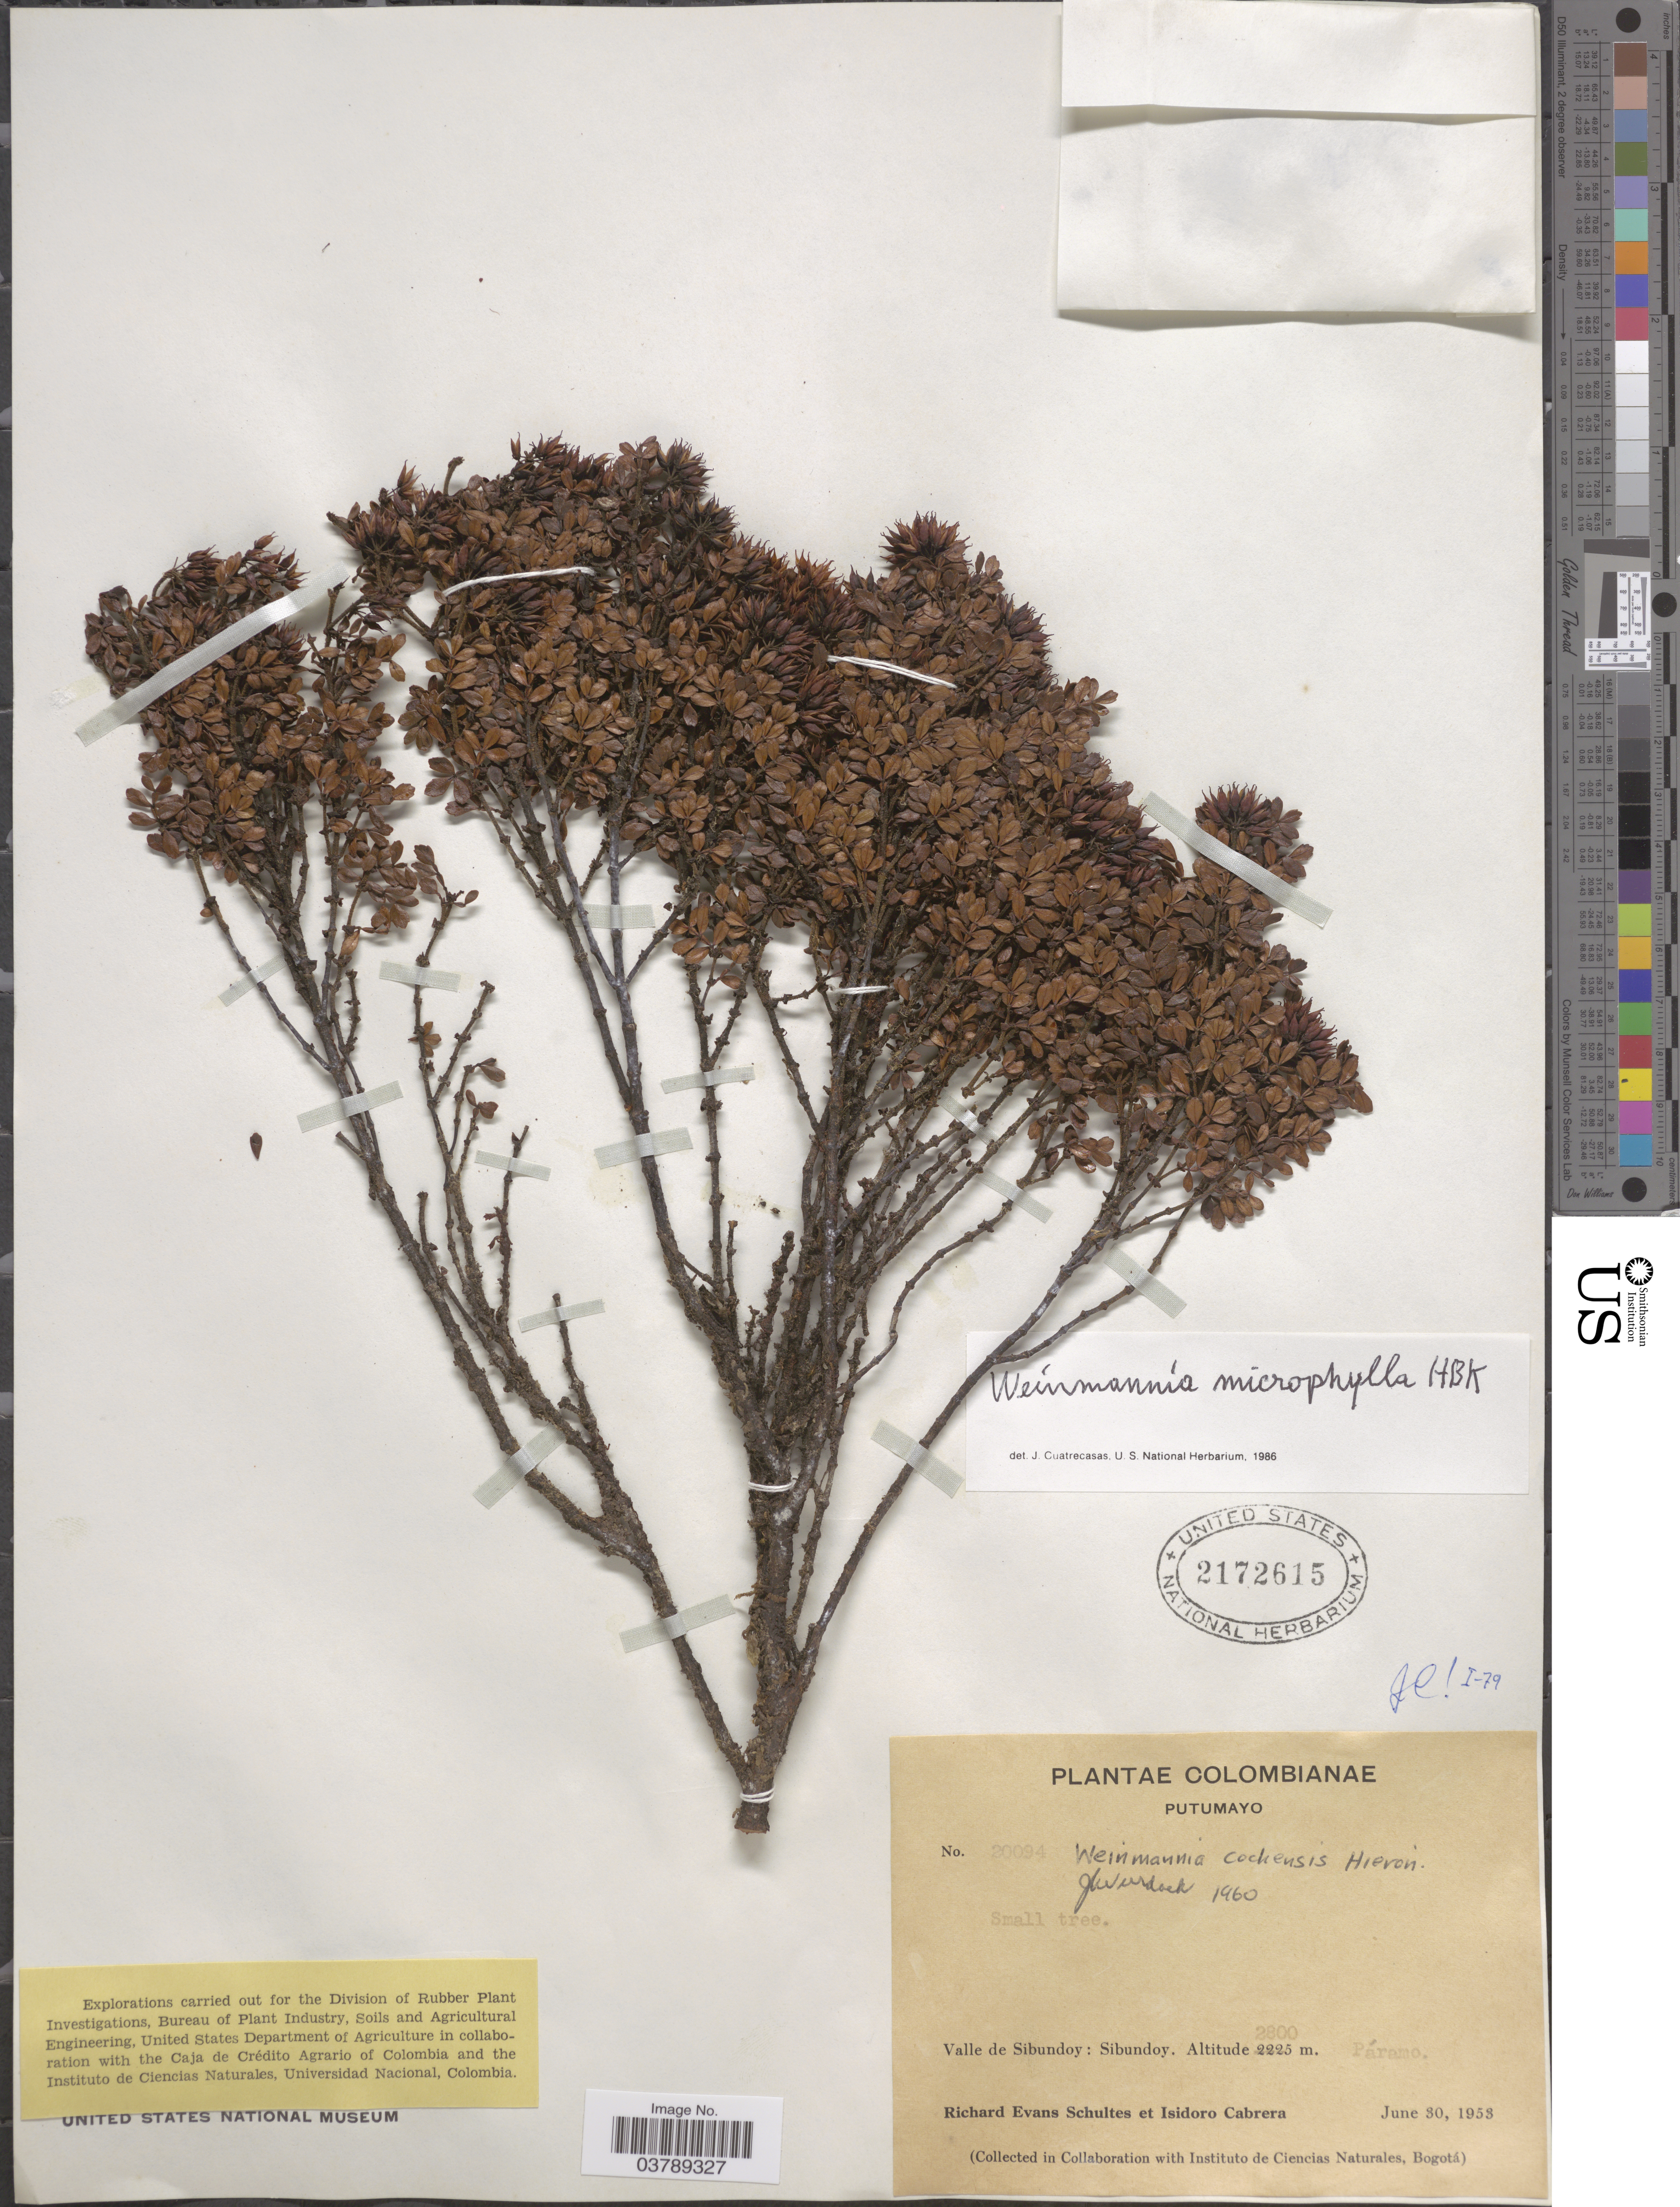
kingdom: Plantae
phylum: Tracheophyta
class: Magnoliopsida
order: Oxalidales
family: Cunoniaceae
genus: Weinmannia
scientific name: Weinmannia microphylla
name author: Kunth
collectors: R. E. Schultes & I. Cabrera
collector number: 20094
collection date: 1953-06-30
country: Colombia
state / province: Putumayo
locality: Valle de Sibundoy: Sibundoy. Páramo.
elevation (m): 2800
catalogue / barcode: US 2172615